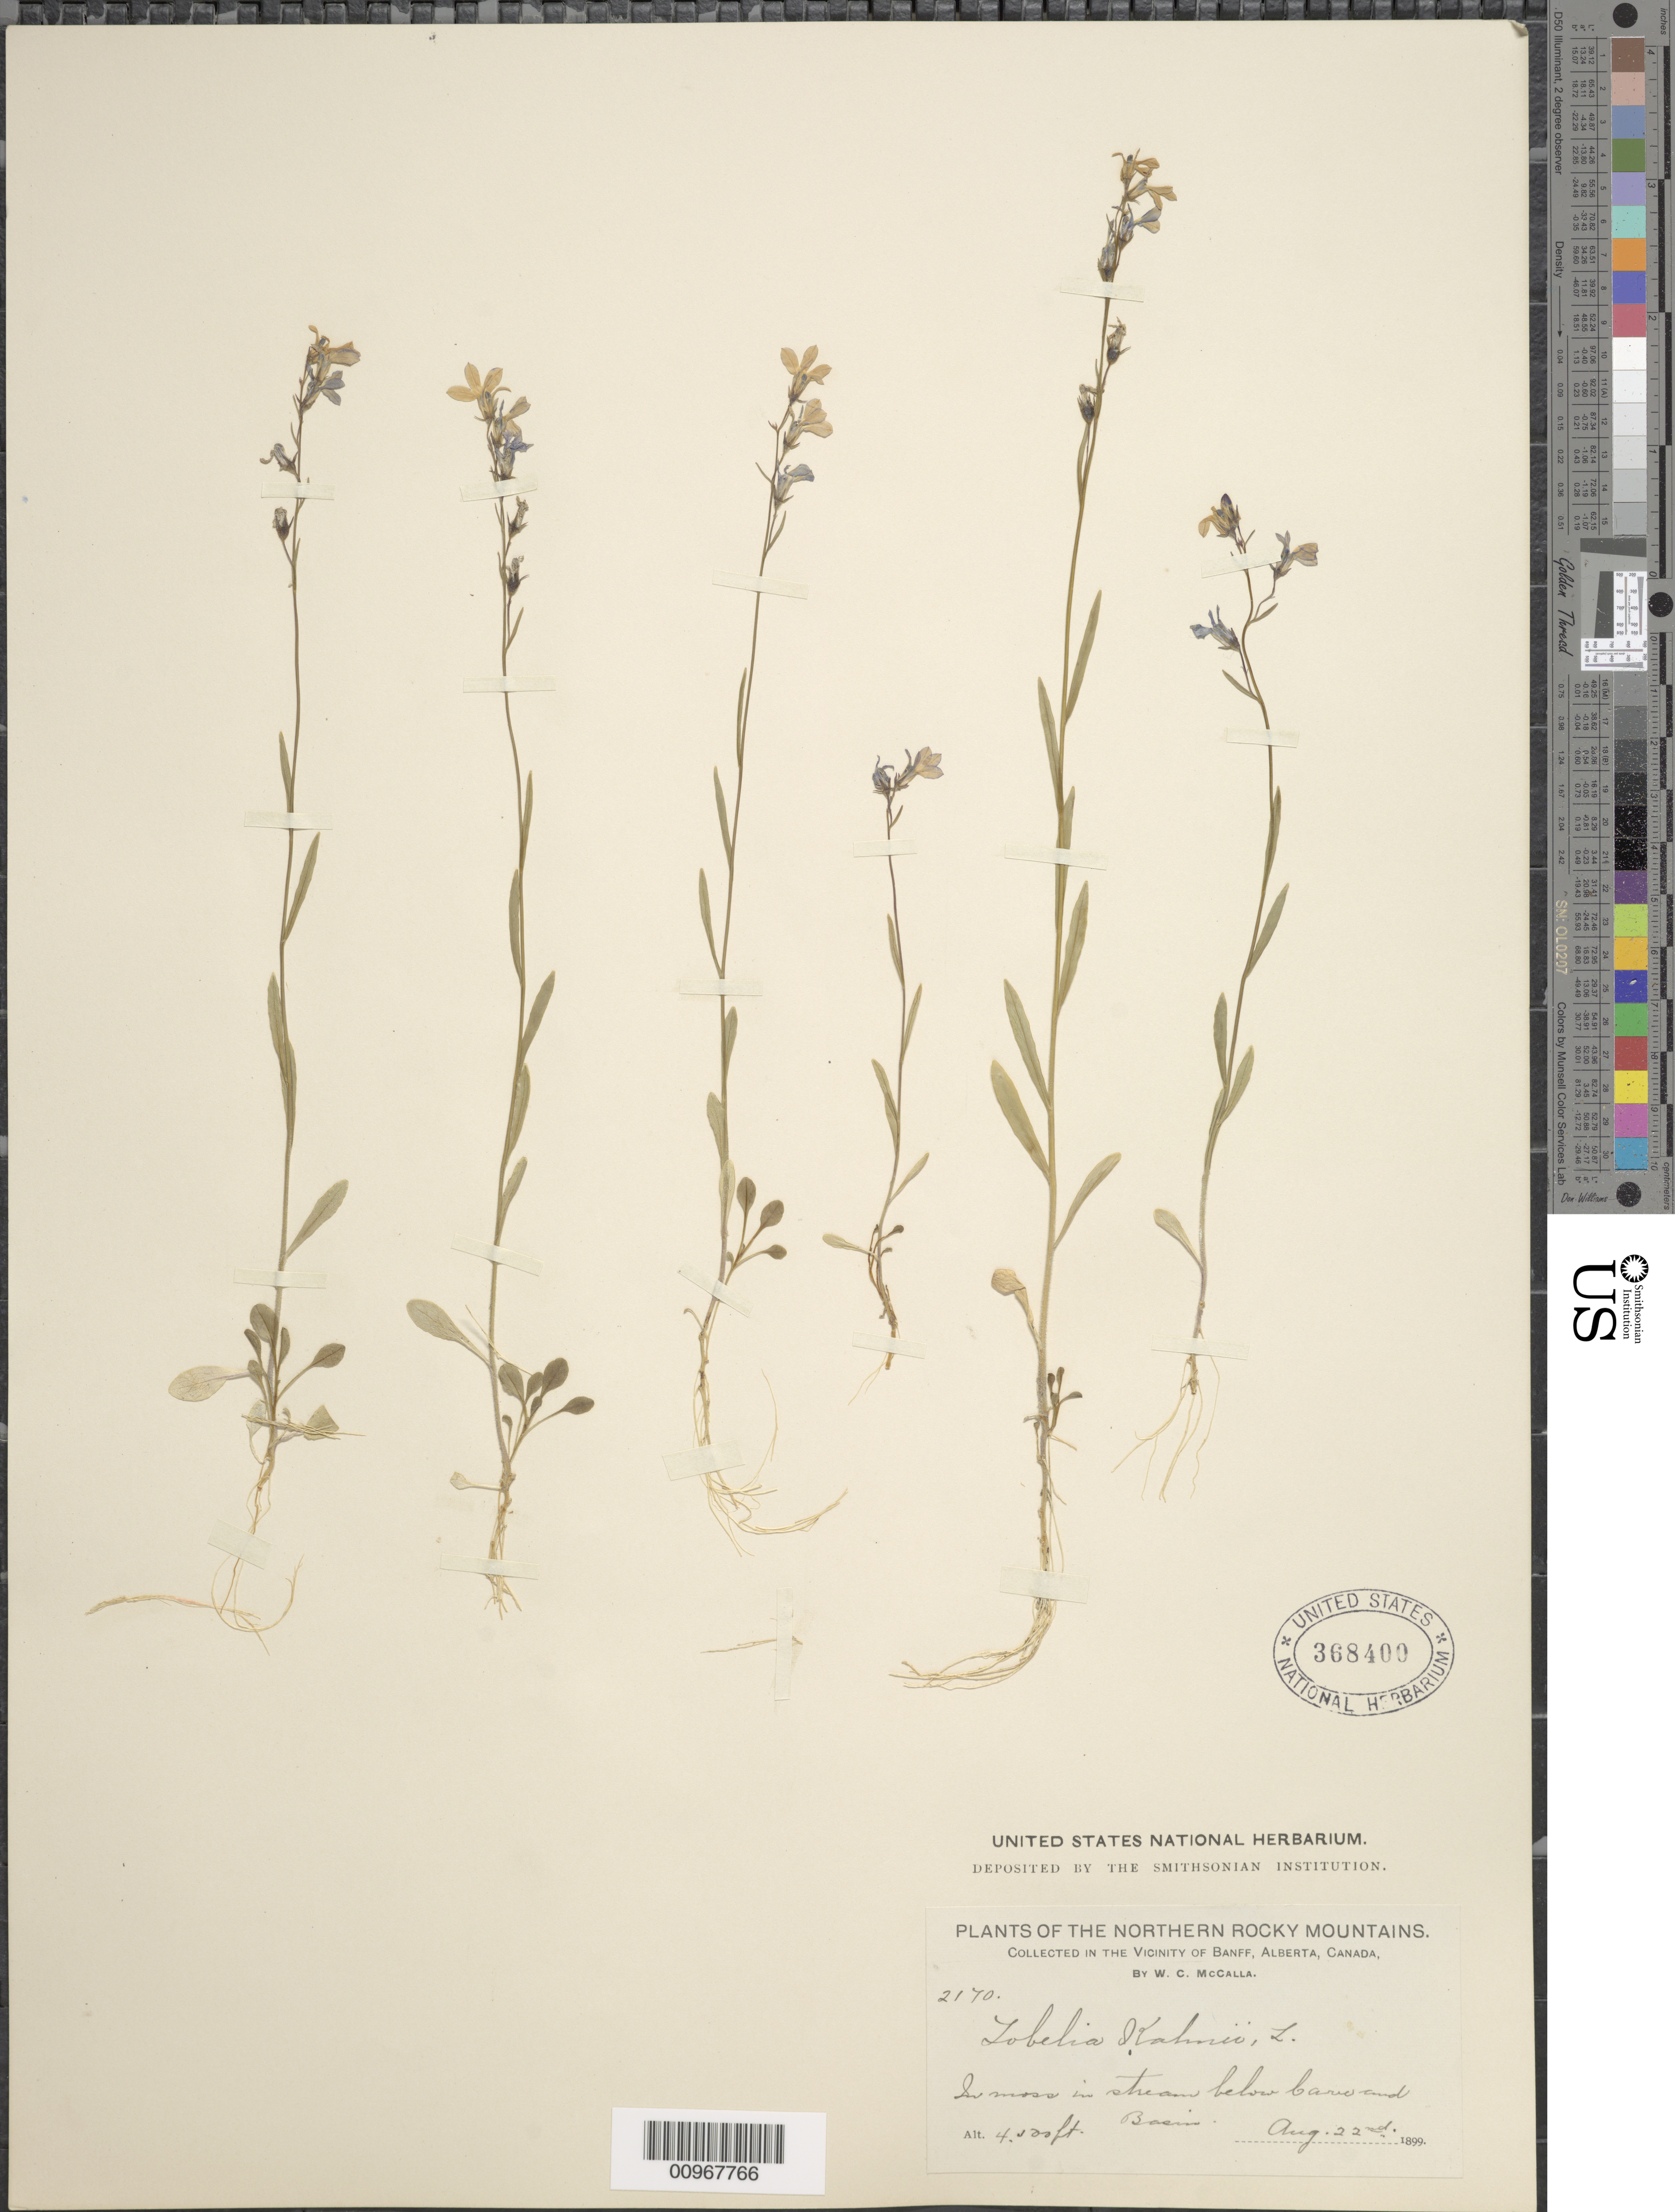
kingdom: Plantae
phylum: Tracheophyta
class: Magnoliopsida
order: Asterales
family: Campanulaceae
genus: Lobelia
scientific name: Lobelia kalmii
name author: L.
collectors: W. McCalla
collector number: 2170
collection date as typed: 22 Aug 1899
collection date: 1899-08-22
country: Canada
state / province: Alberta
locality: Banff, cane and basin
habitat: in moss in stream below barn and Basin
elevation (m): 0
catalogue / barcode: US 368400